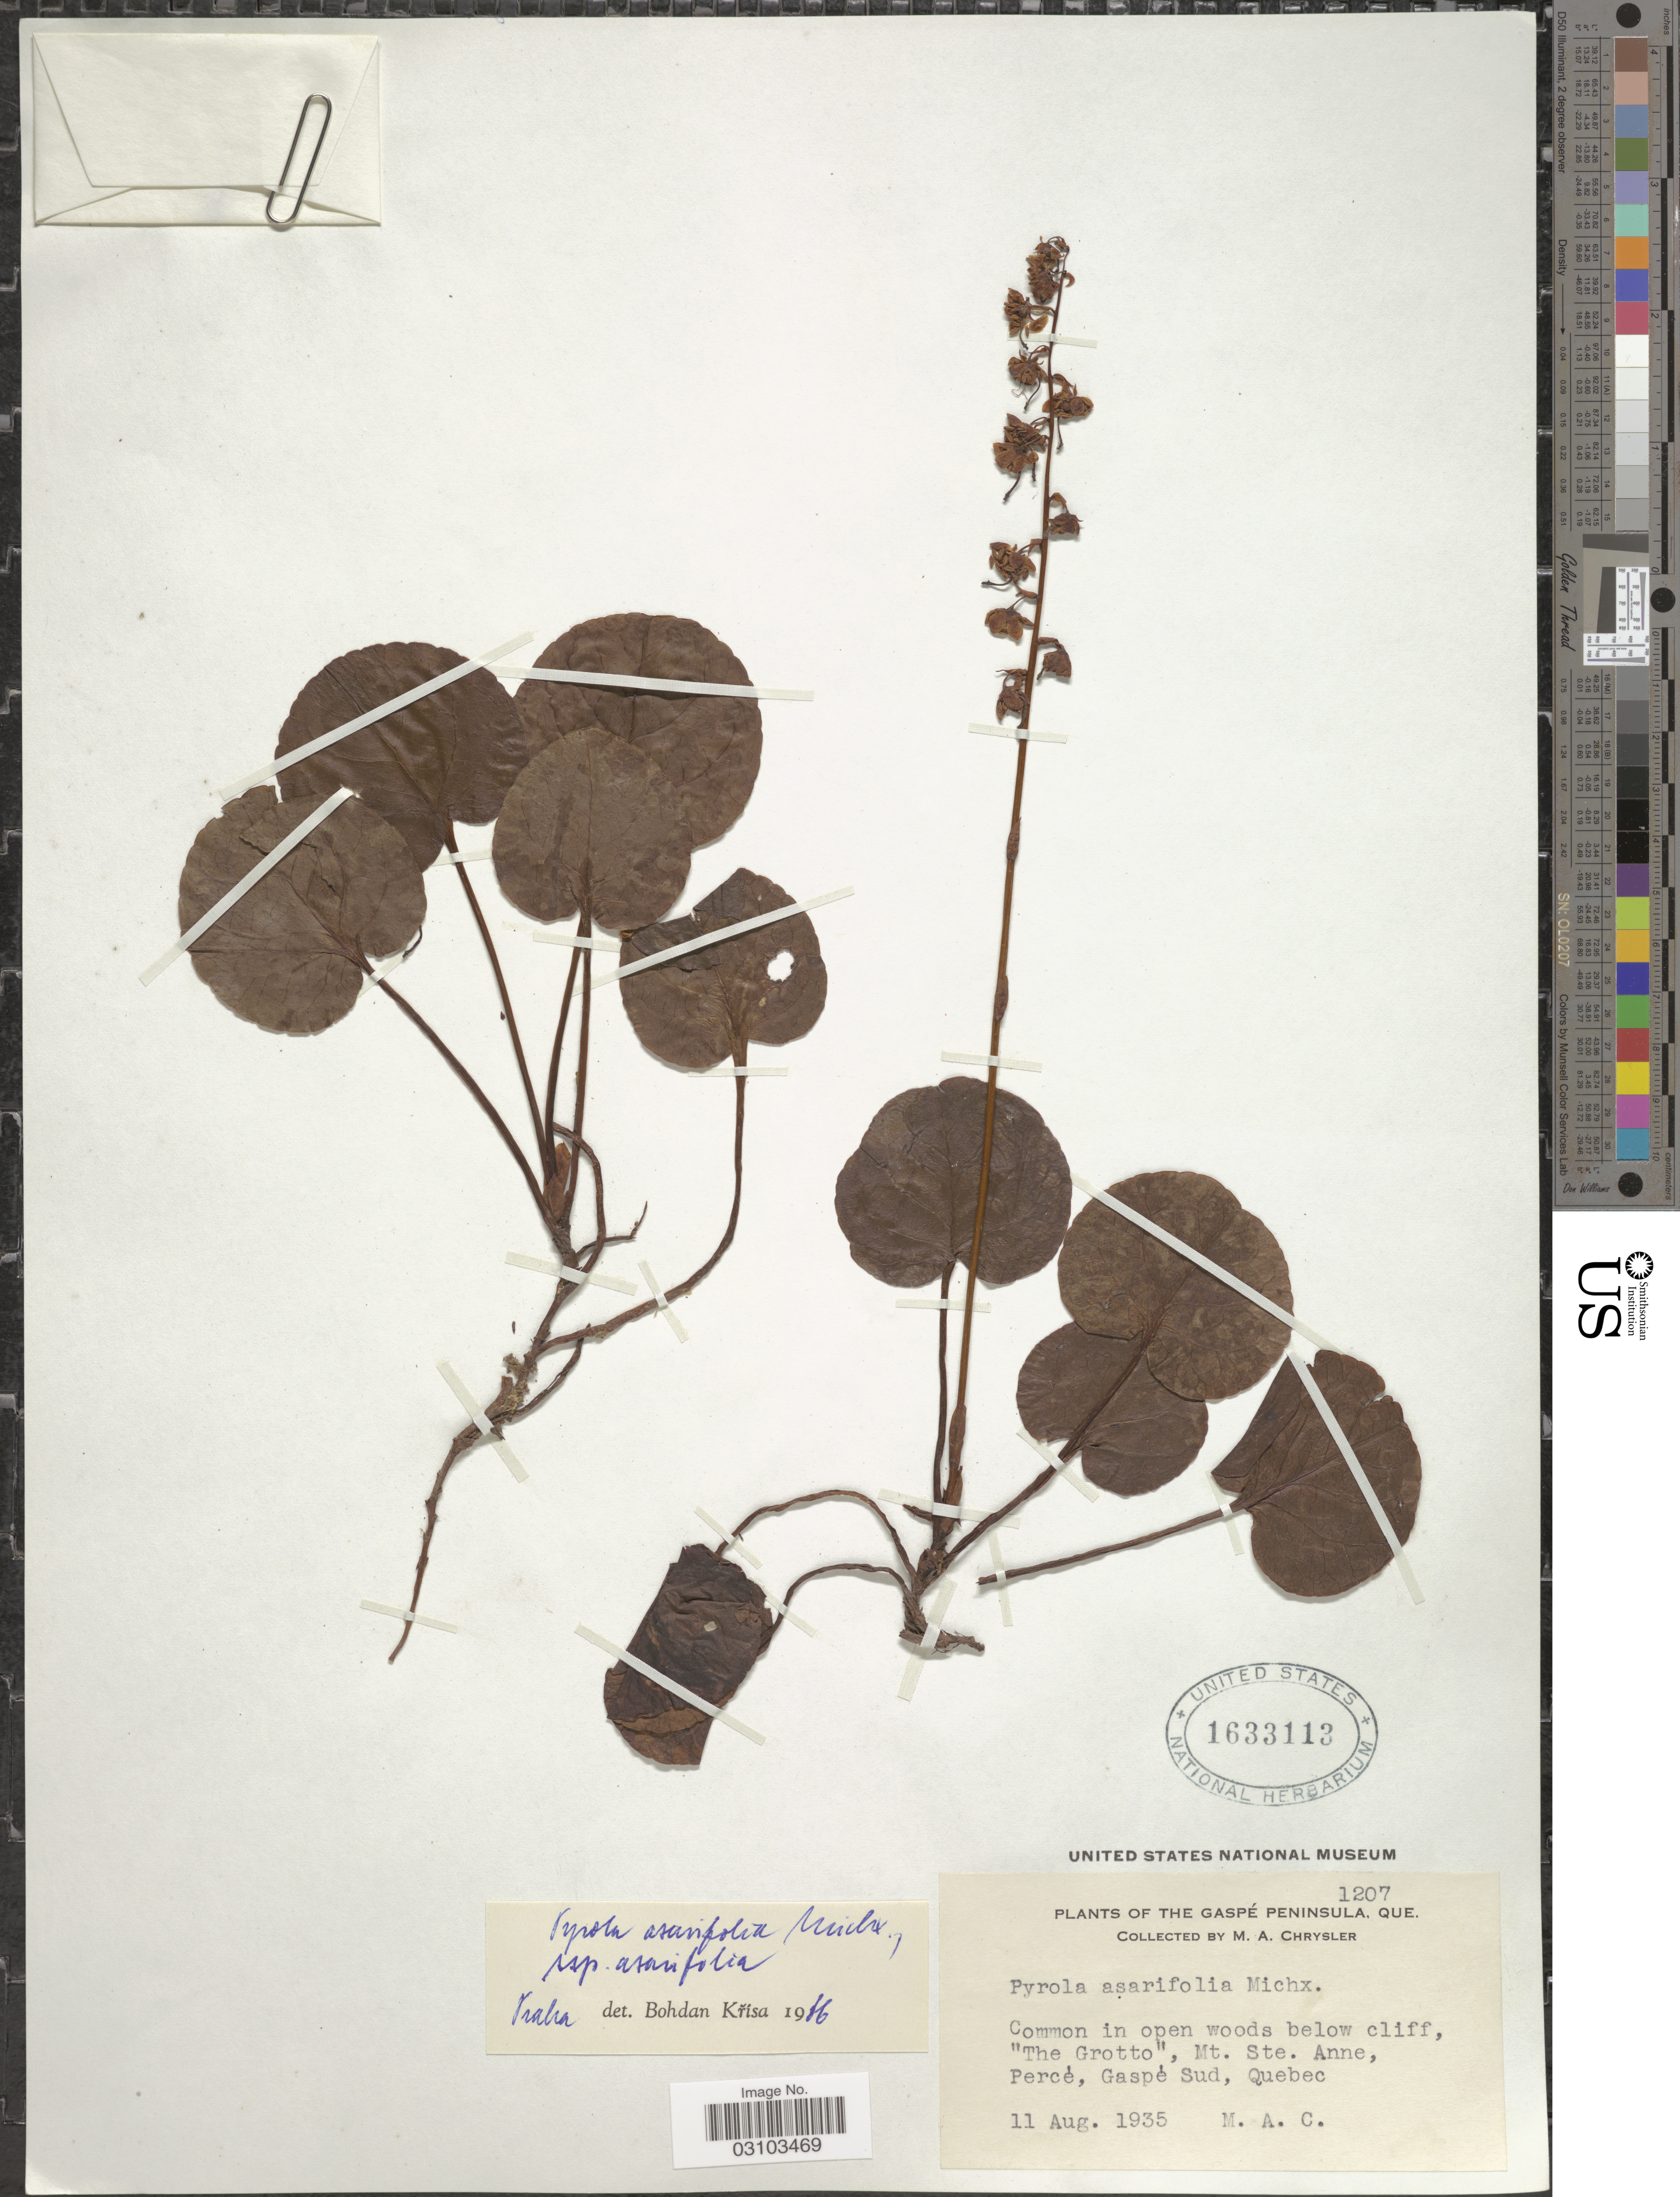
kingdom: Plantae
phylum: Tracheophyta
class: Magnoliopsida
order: Ericales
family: Ericaceae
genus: Pyrola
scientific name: Pyrola asarifolia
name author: Michx.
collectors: M. Chrysler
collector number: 1207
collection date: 1935-08-11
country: Canada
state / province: Quebec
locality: The Gaspé Peninsula, Common in open woods below cliff, "The Grotto", Mt. Ste. Anne, Percé, Gaspé Sud.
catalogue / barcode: US 1633113